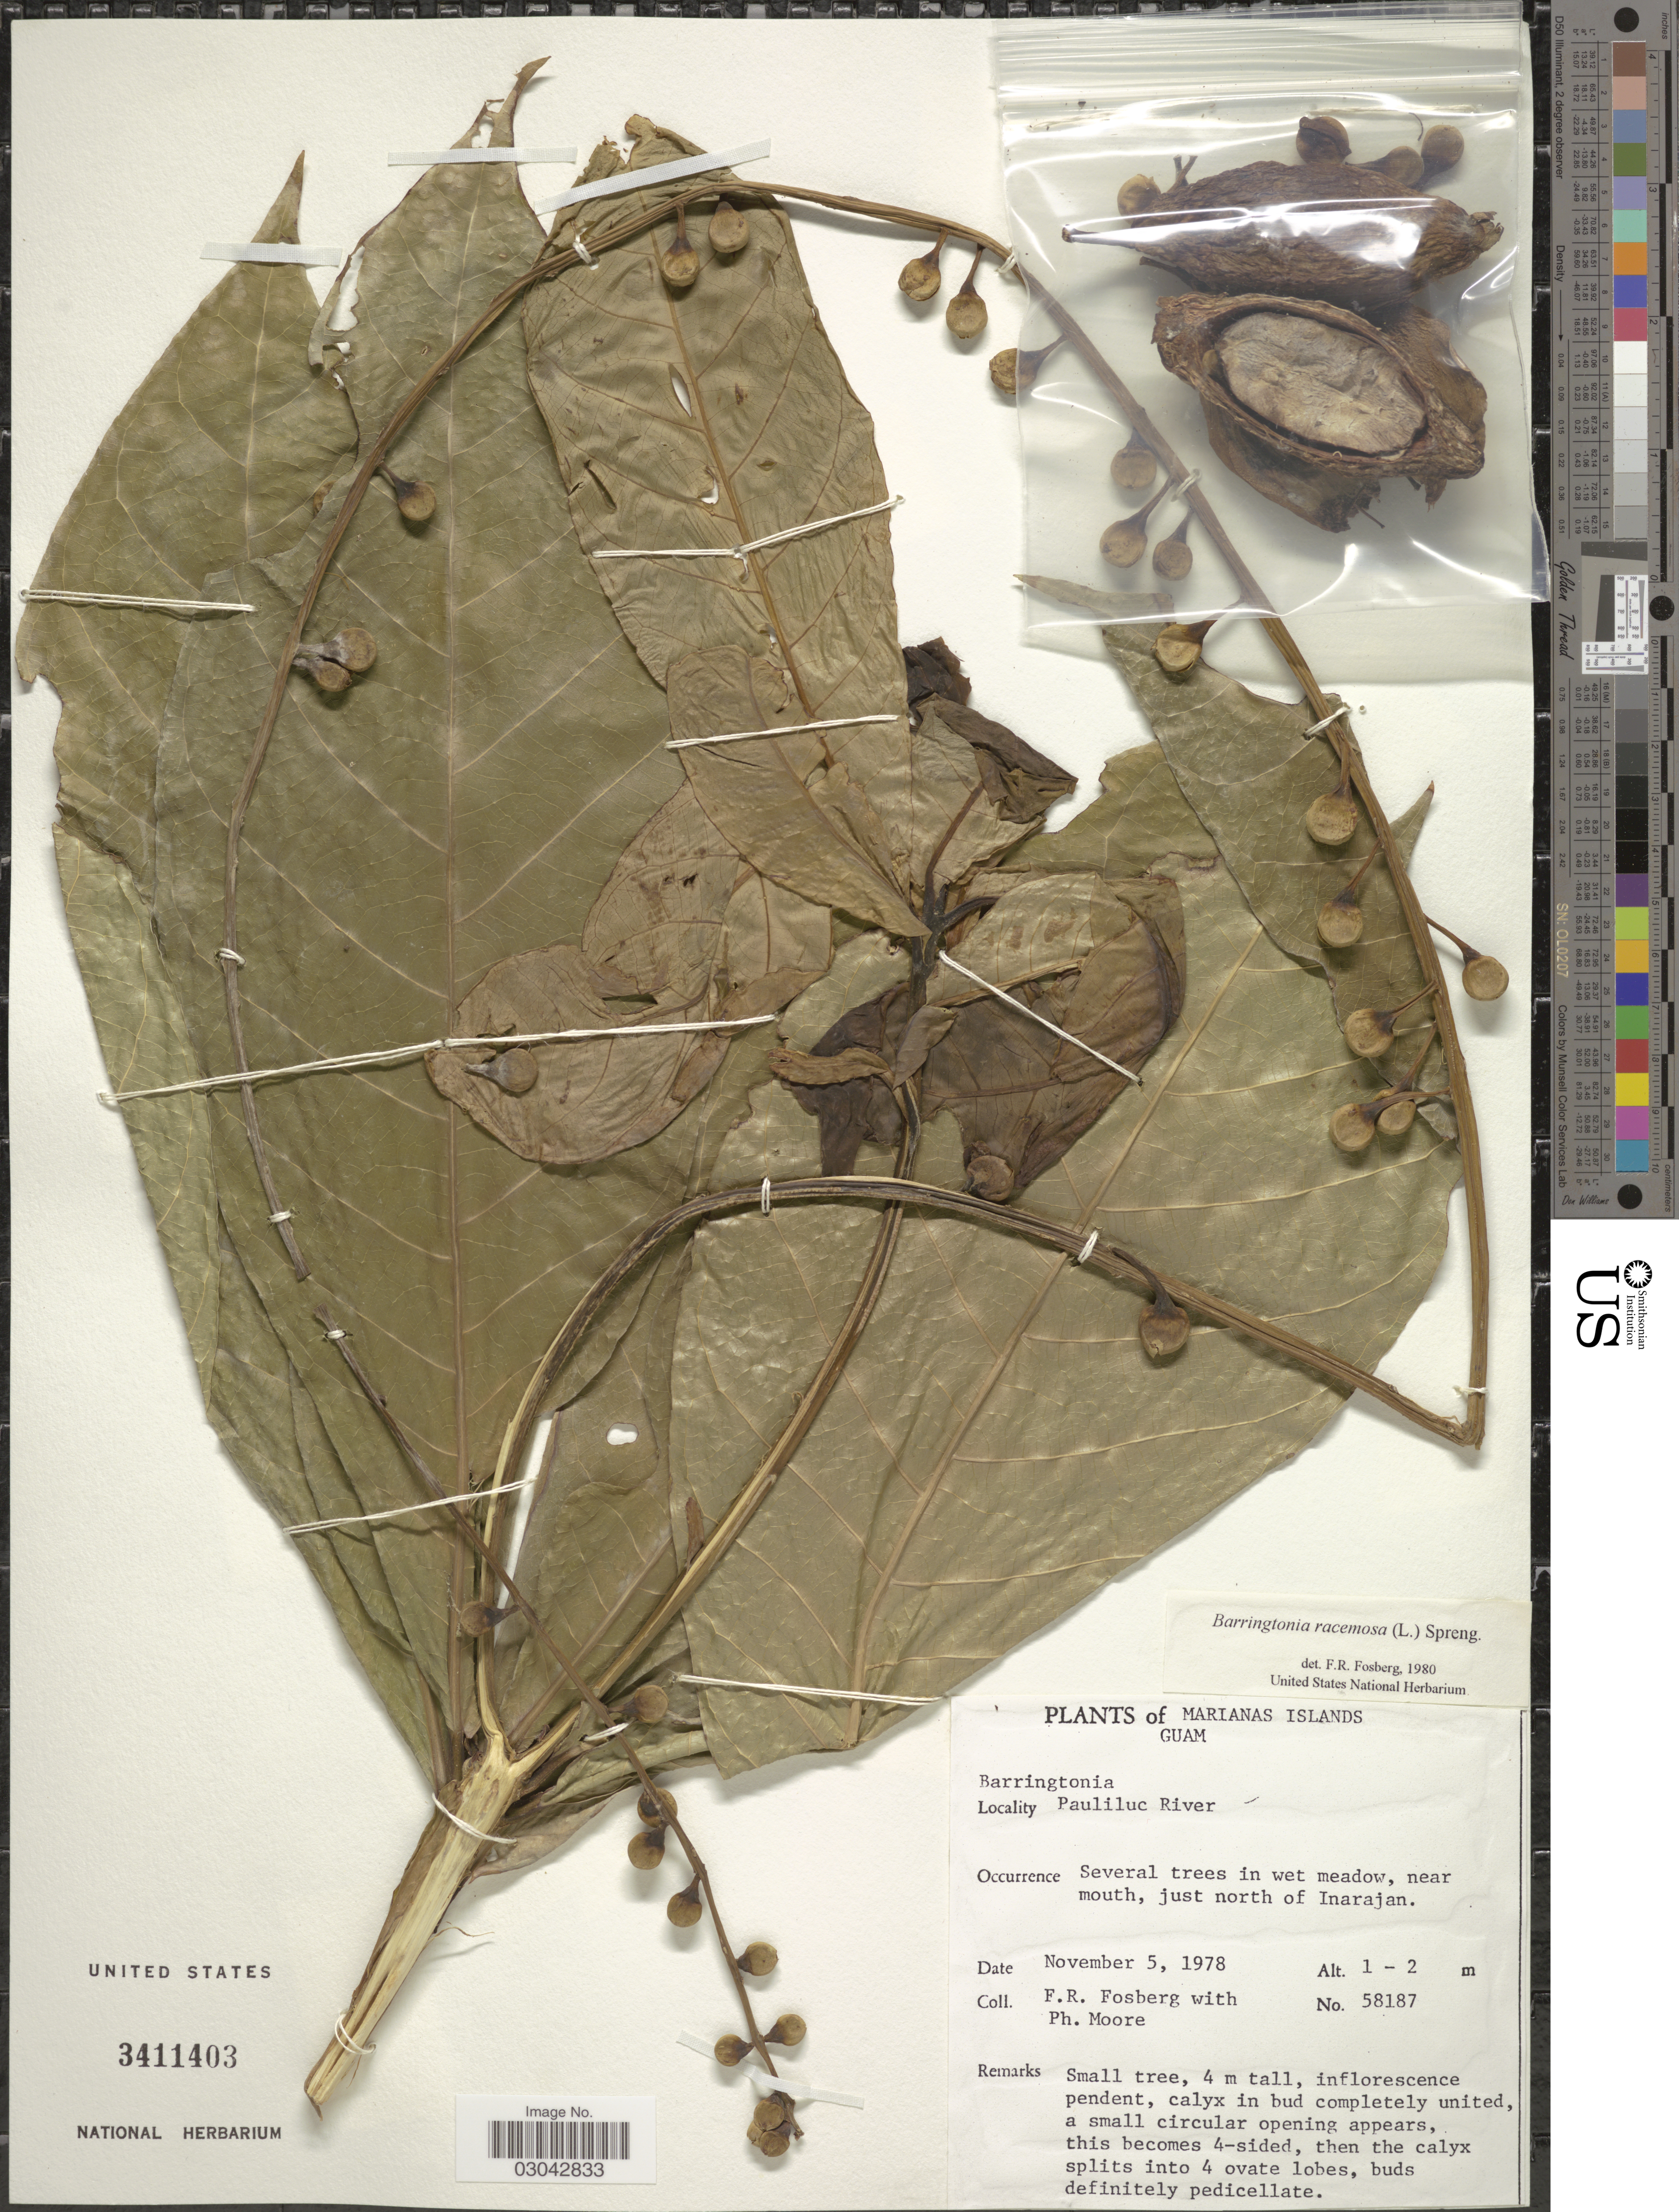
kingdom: Plantae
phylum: Tracheophyta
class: Magnoliopsida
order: Ericales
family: Lecythidaceae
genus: Barringtonia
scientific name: Barringtonia racemosa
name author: (L.) Spreng.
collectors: F. R. Fosberg & P. Moore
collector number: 58187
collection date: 1978-11-05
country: Guam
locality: Marianas Islands. Pauliluc River. Near mouth, just north of Inarajan.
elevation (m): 1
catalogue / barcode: US 3411403